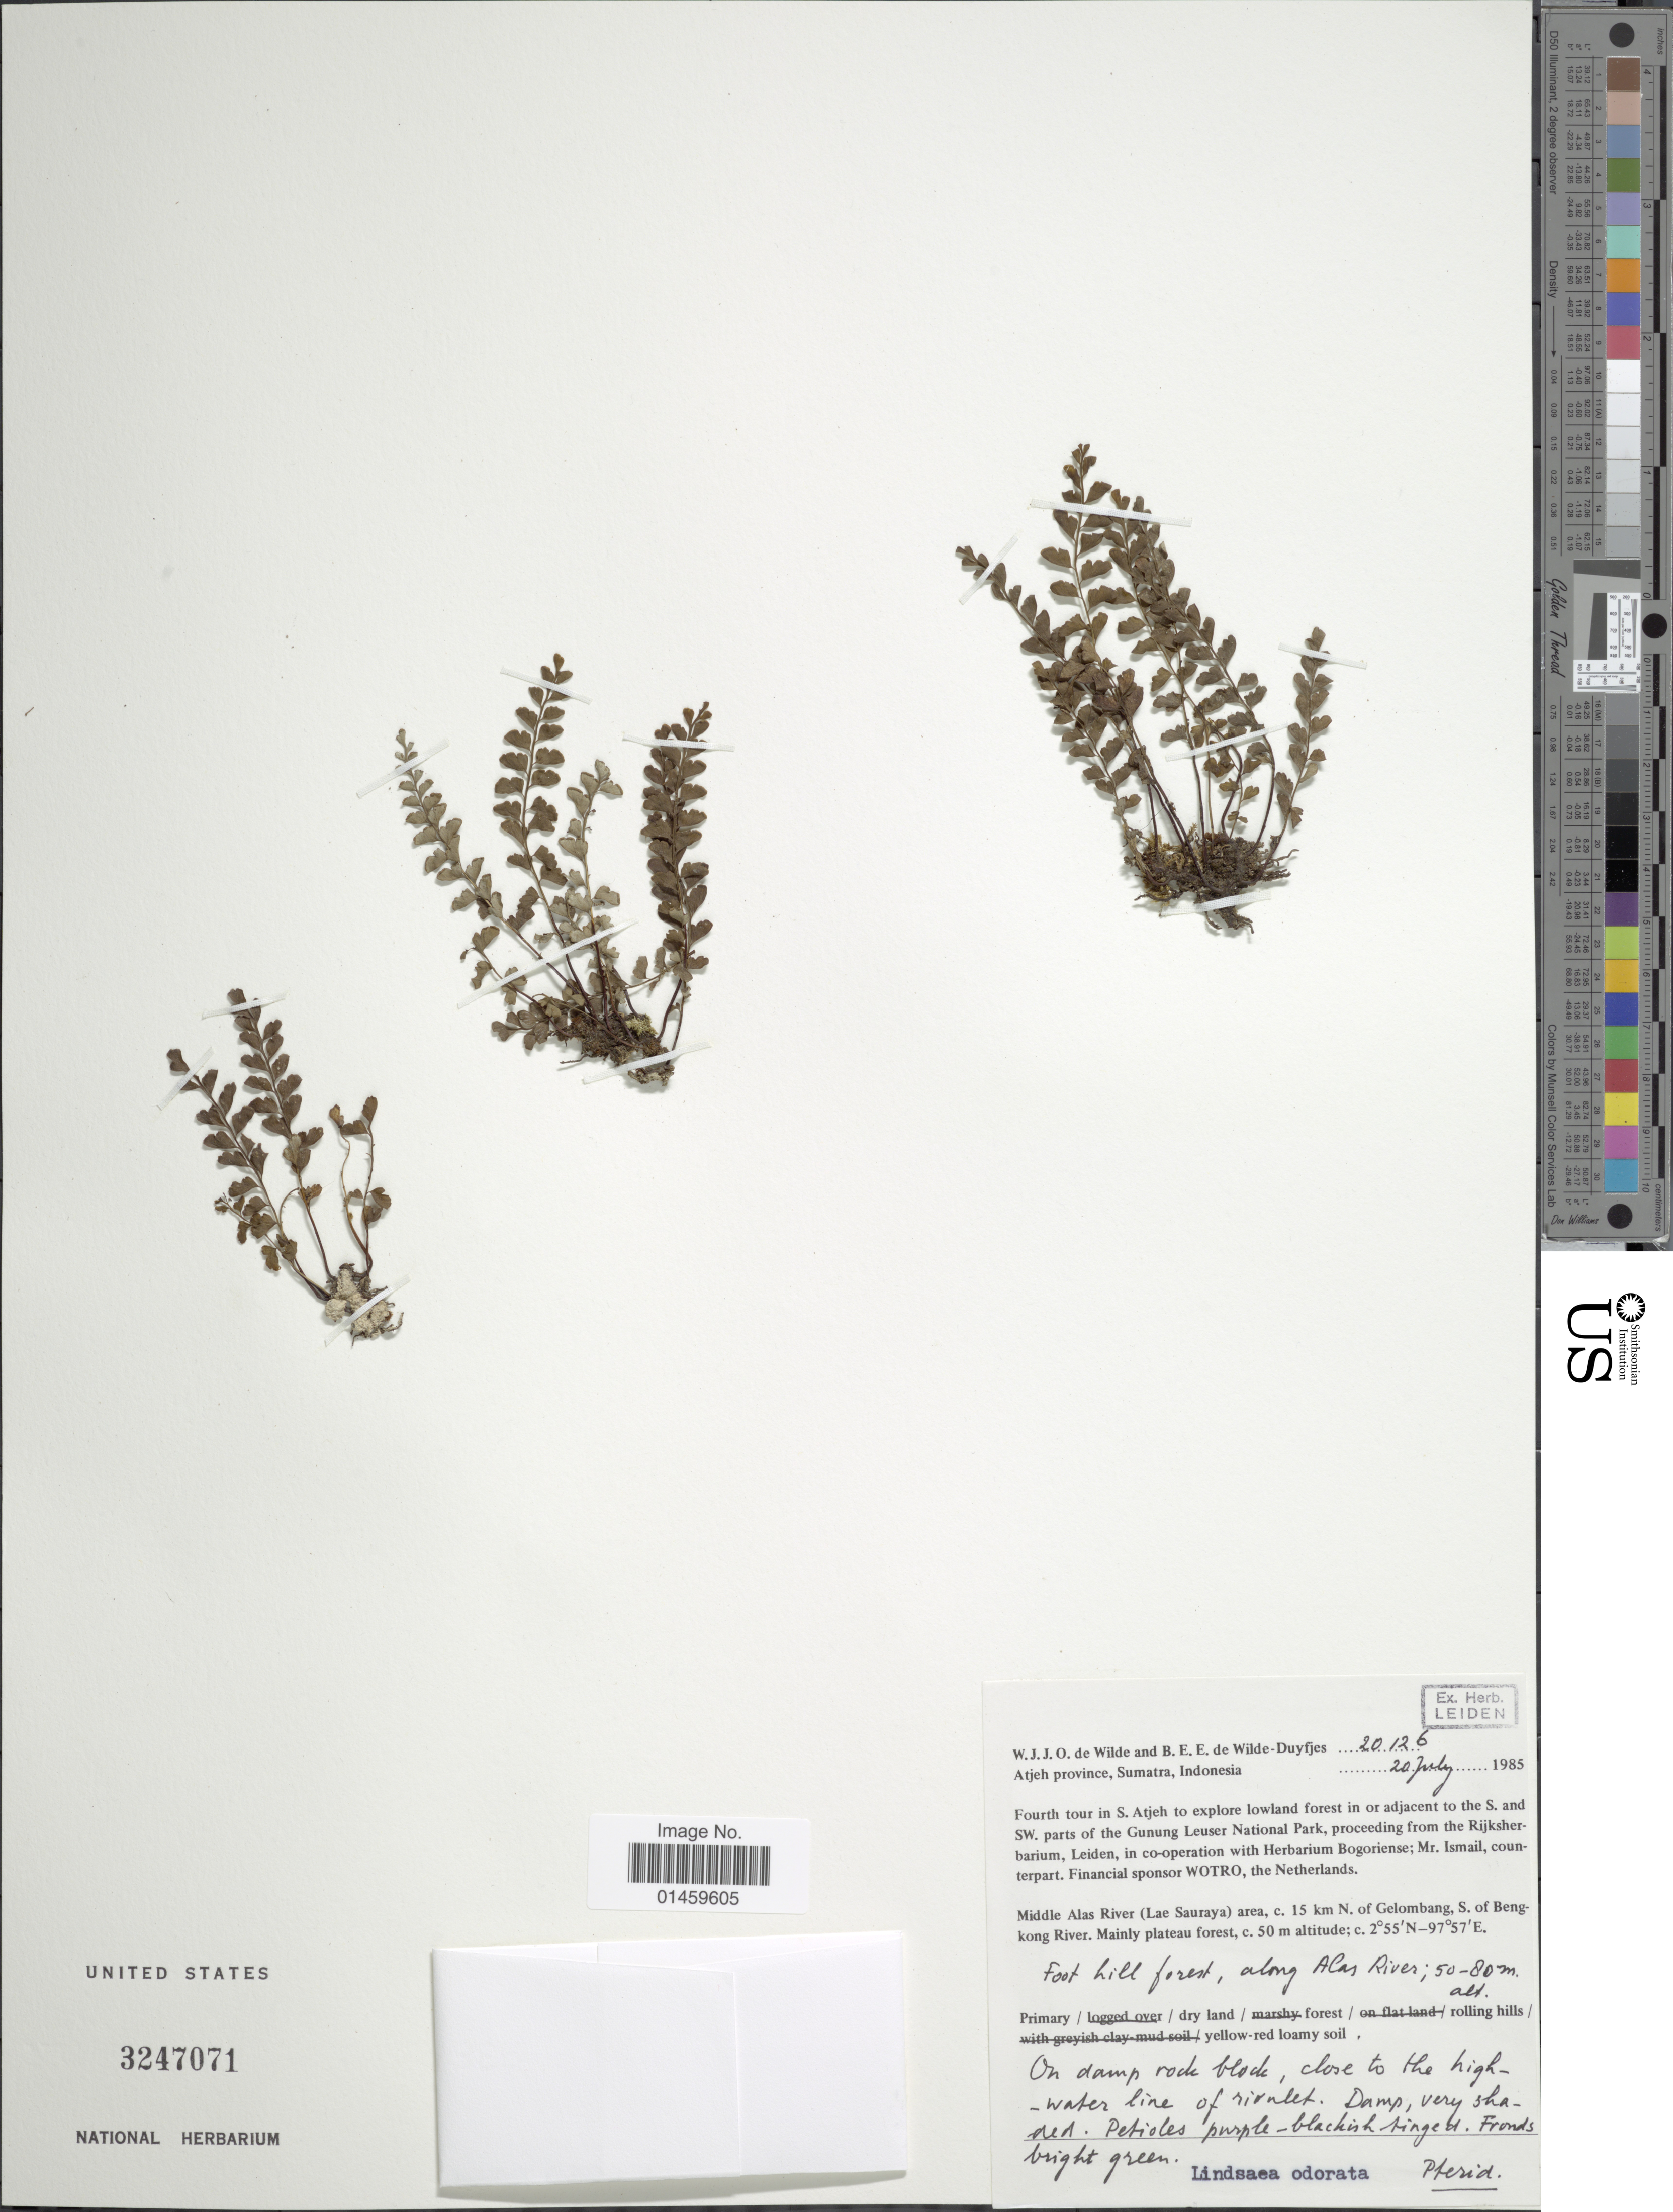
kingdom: Plantae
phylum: Tracheophyta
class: Polypodiopsida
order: Polypodiales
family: Lindsaeaceae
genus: Lindsaea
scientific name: Lindsaea odorata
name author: Roxb.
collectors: W. J. de Wilde & B. E. de Wilde-Duyfjes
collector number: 20126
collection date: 1985-07-20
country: Indonesia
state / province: Sumatra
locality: Atjeh province, Sumatra. Middle Alas River (Lae Sauraya) area, c. 15 km N. of Gelombang, S. of Bengkong River. Foot hill forest, along Alas River.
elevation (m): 50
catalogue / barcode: US 3247071